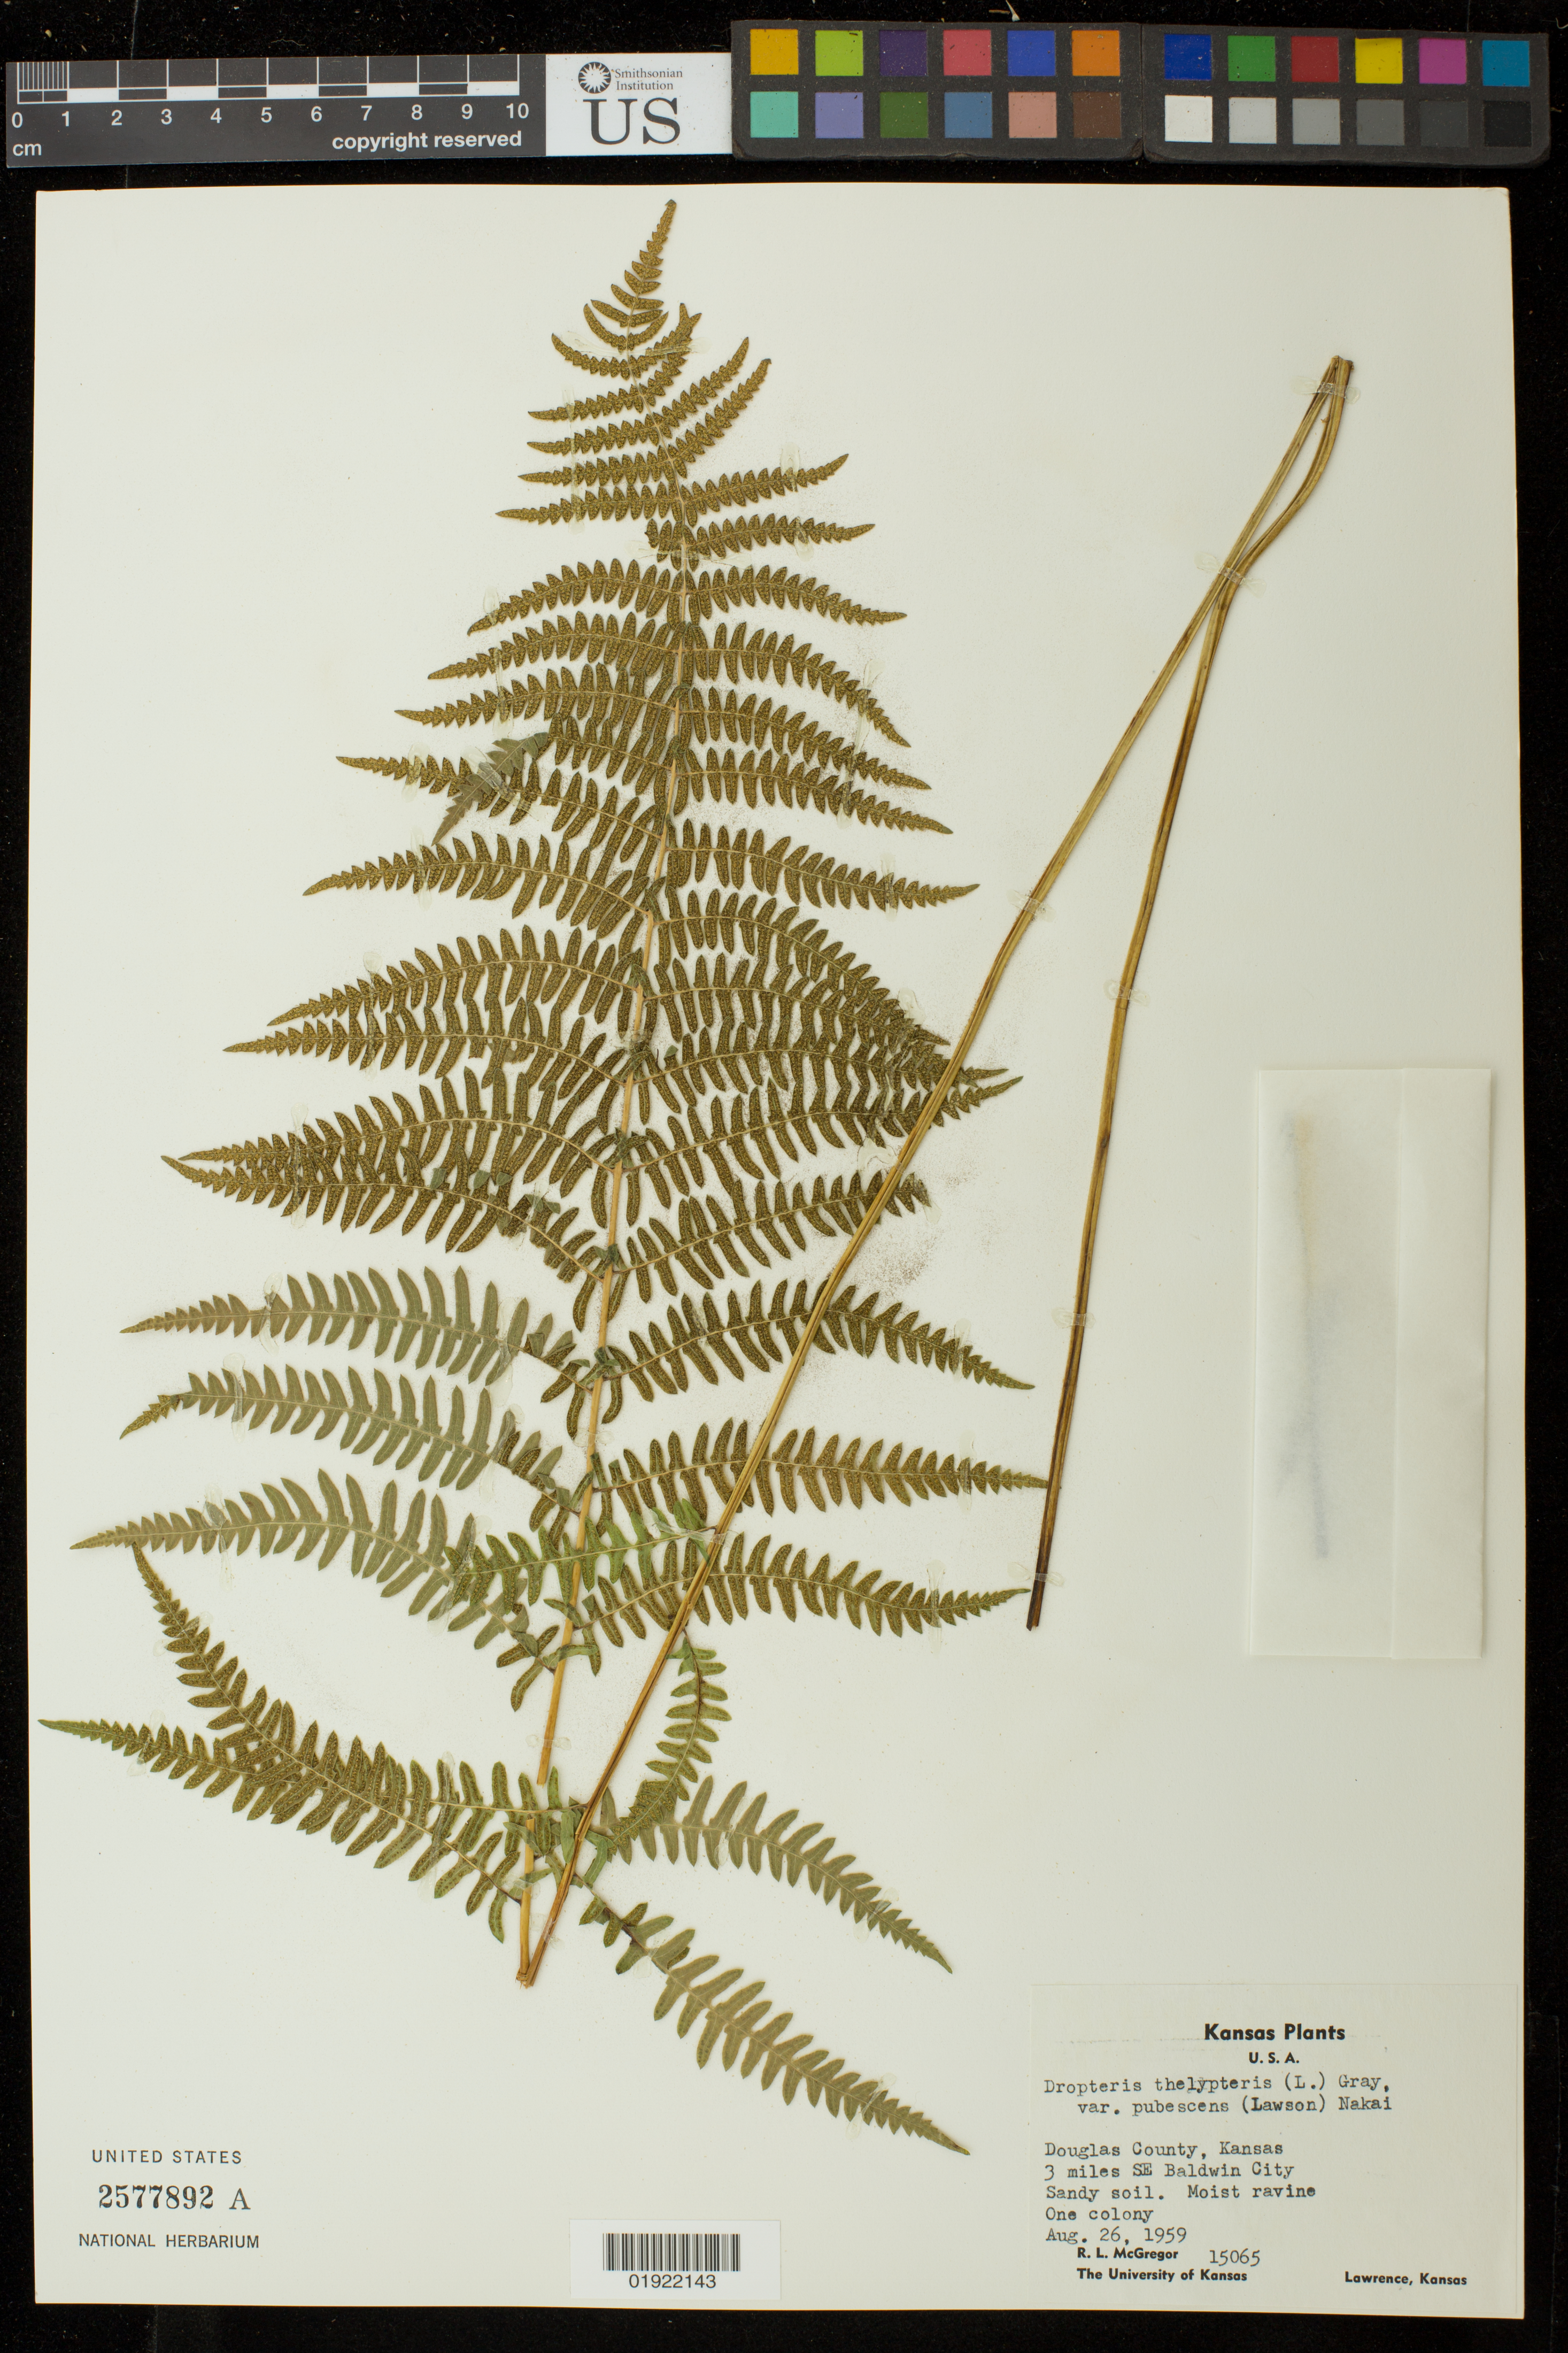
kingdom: Plantae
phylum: Tracheophyta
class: Polypodiopsida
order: Polypodiales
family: Thelypteridaceae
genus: Thelypteris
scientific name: Thelypteris palustris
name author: (Salisb.) Schott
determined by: Schott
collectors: R. McGregor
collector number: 15065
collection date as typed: Aug. 26, 1959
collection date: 1959-08-26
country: United States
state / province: Kansas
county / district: Douglas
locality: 3 miles SE Baldwin City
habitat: sandy soil. moist ravine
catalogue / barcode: US 2577892A